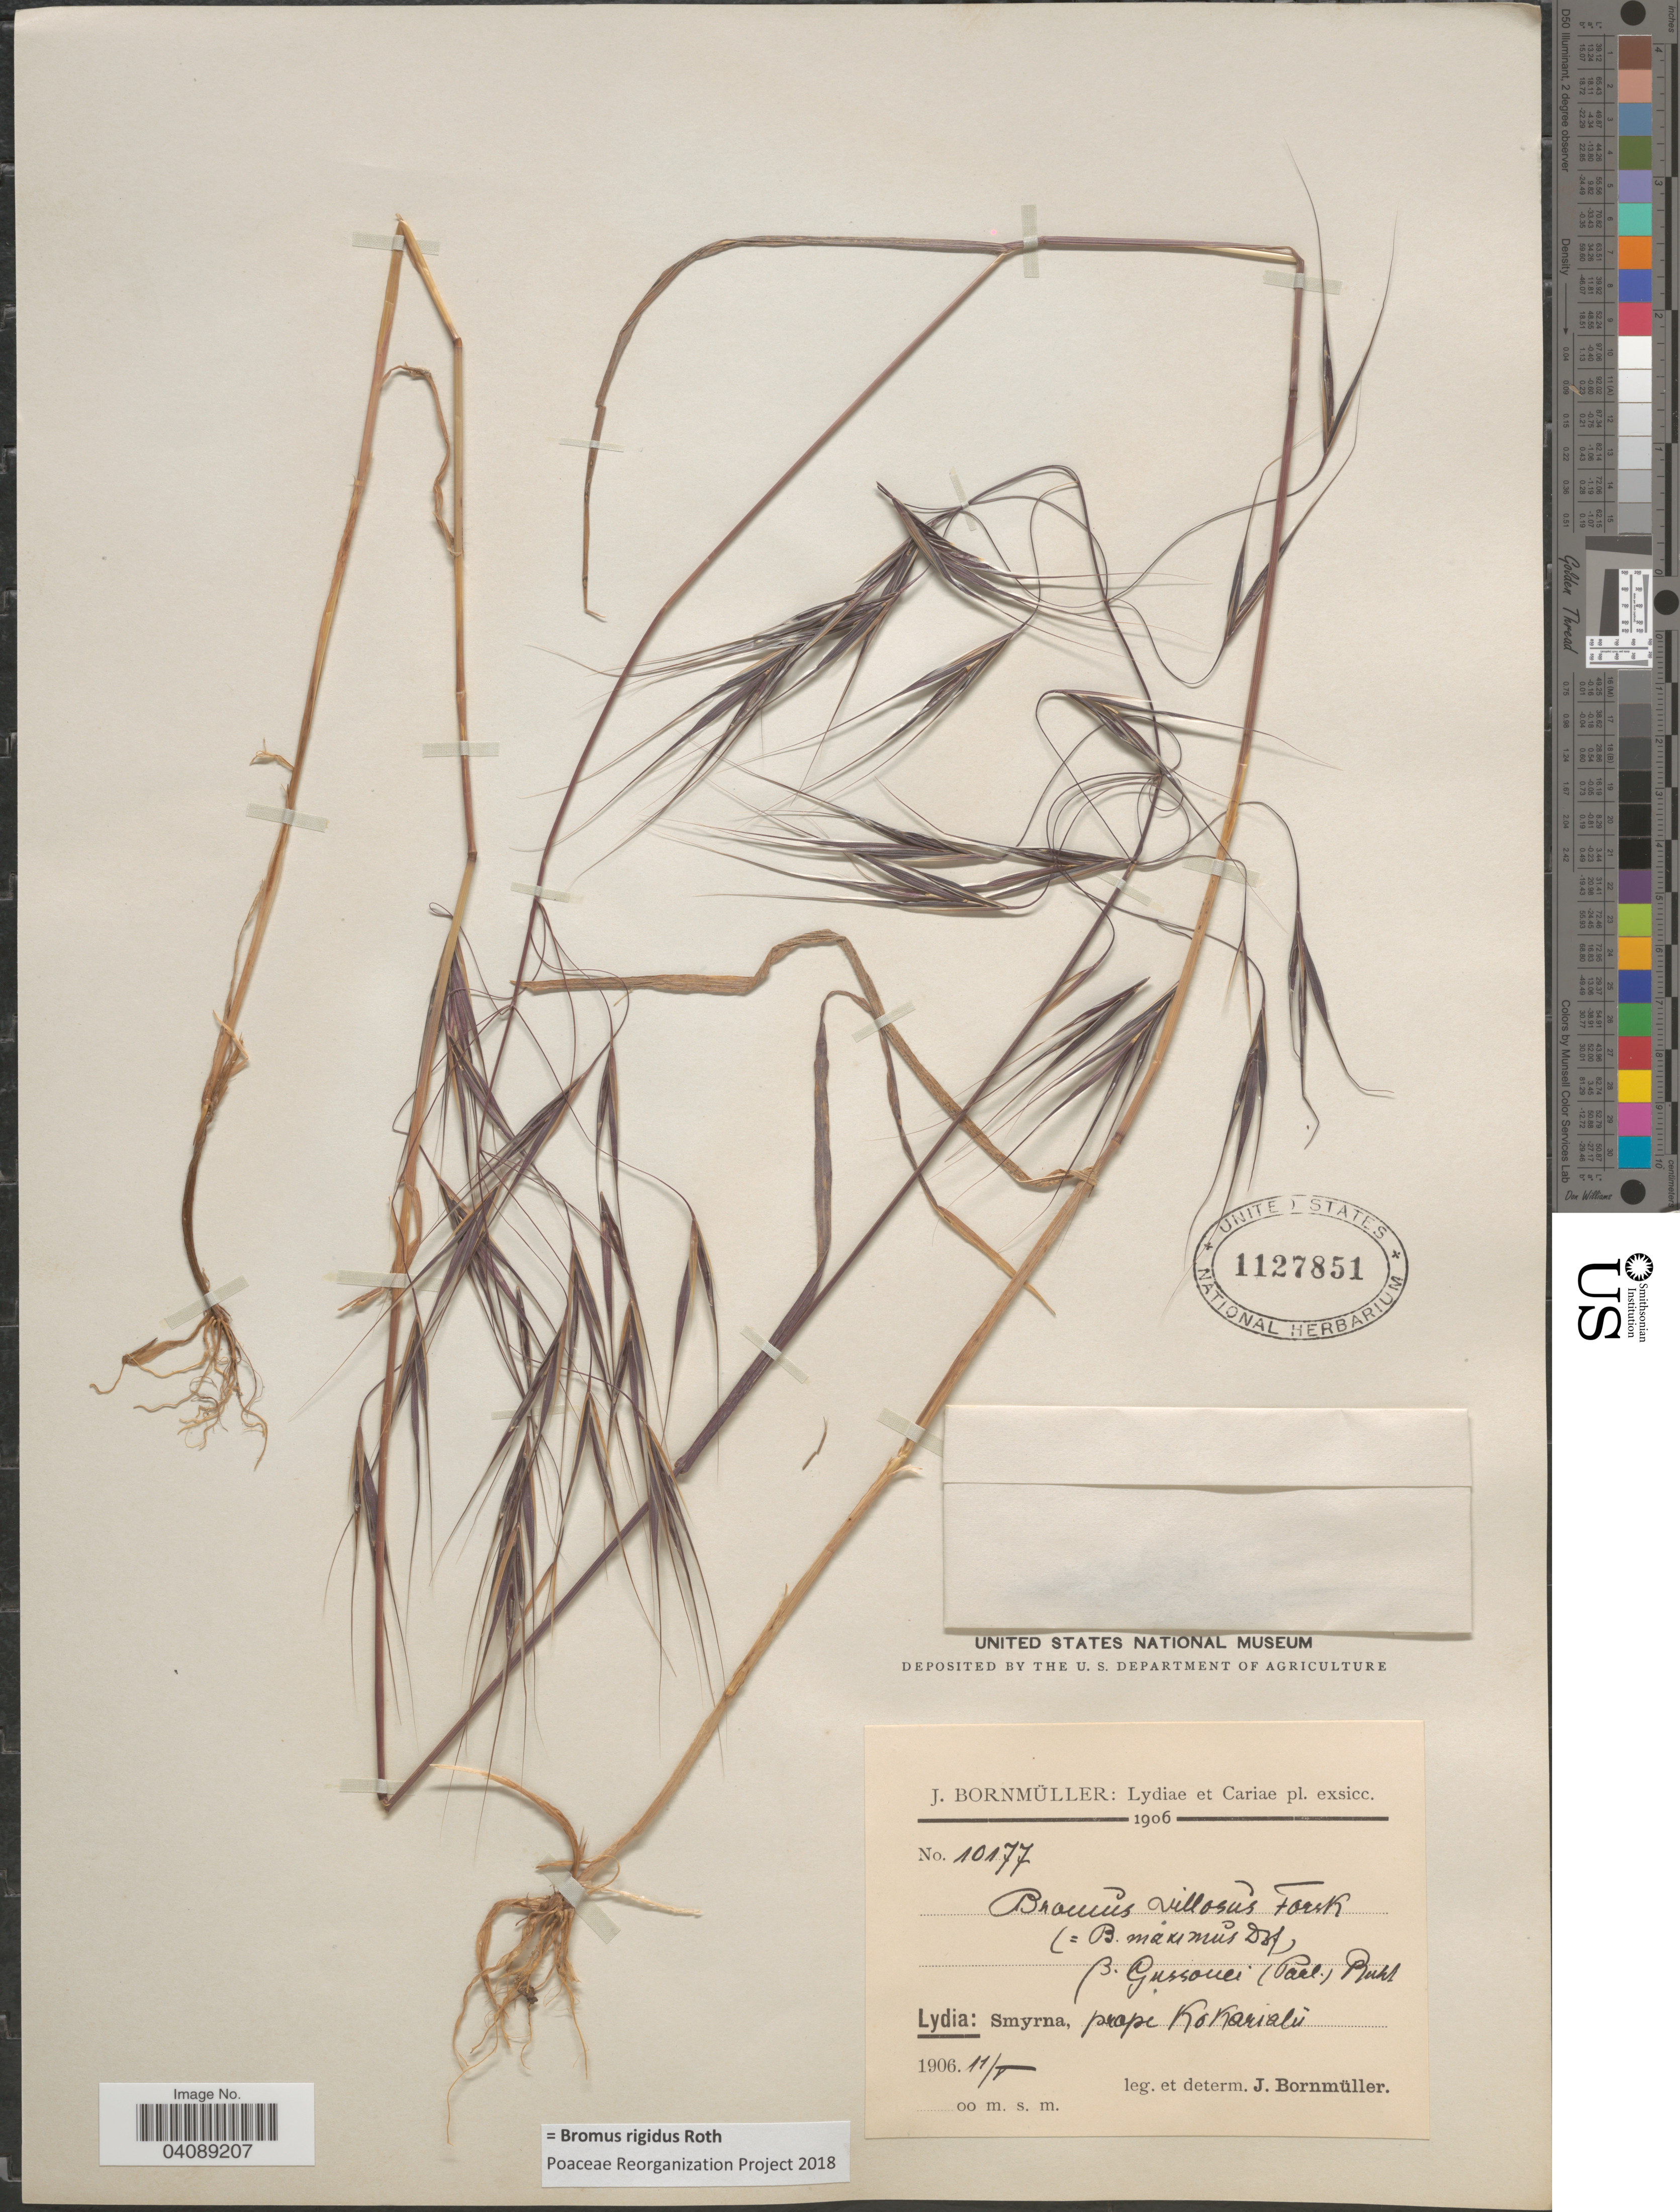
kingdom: Plantae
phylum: Tracheophyta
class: Liliopsida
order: Poales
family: Poaceae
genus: Bromus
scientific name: Bromus rigidus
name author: Roth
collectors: J. Bornmüller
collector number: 10177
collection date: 1906-05-11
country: Turkey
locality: Lydia: Smyrna, prope Kokariatu.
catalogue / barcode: US 1127851